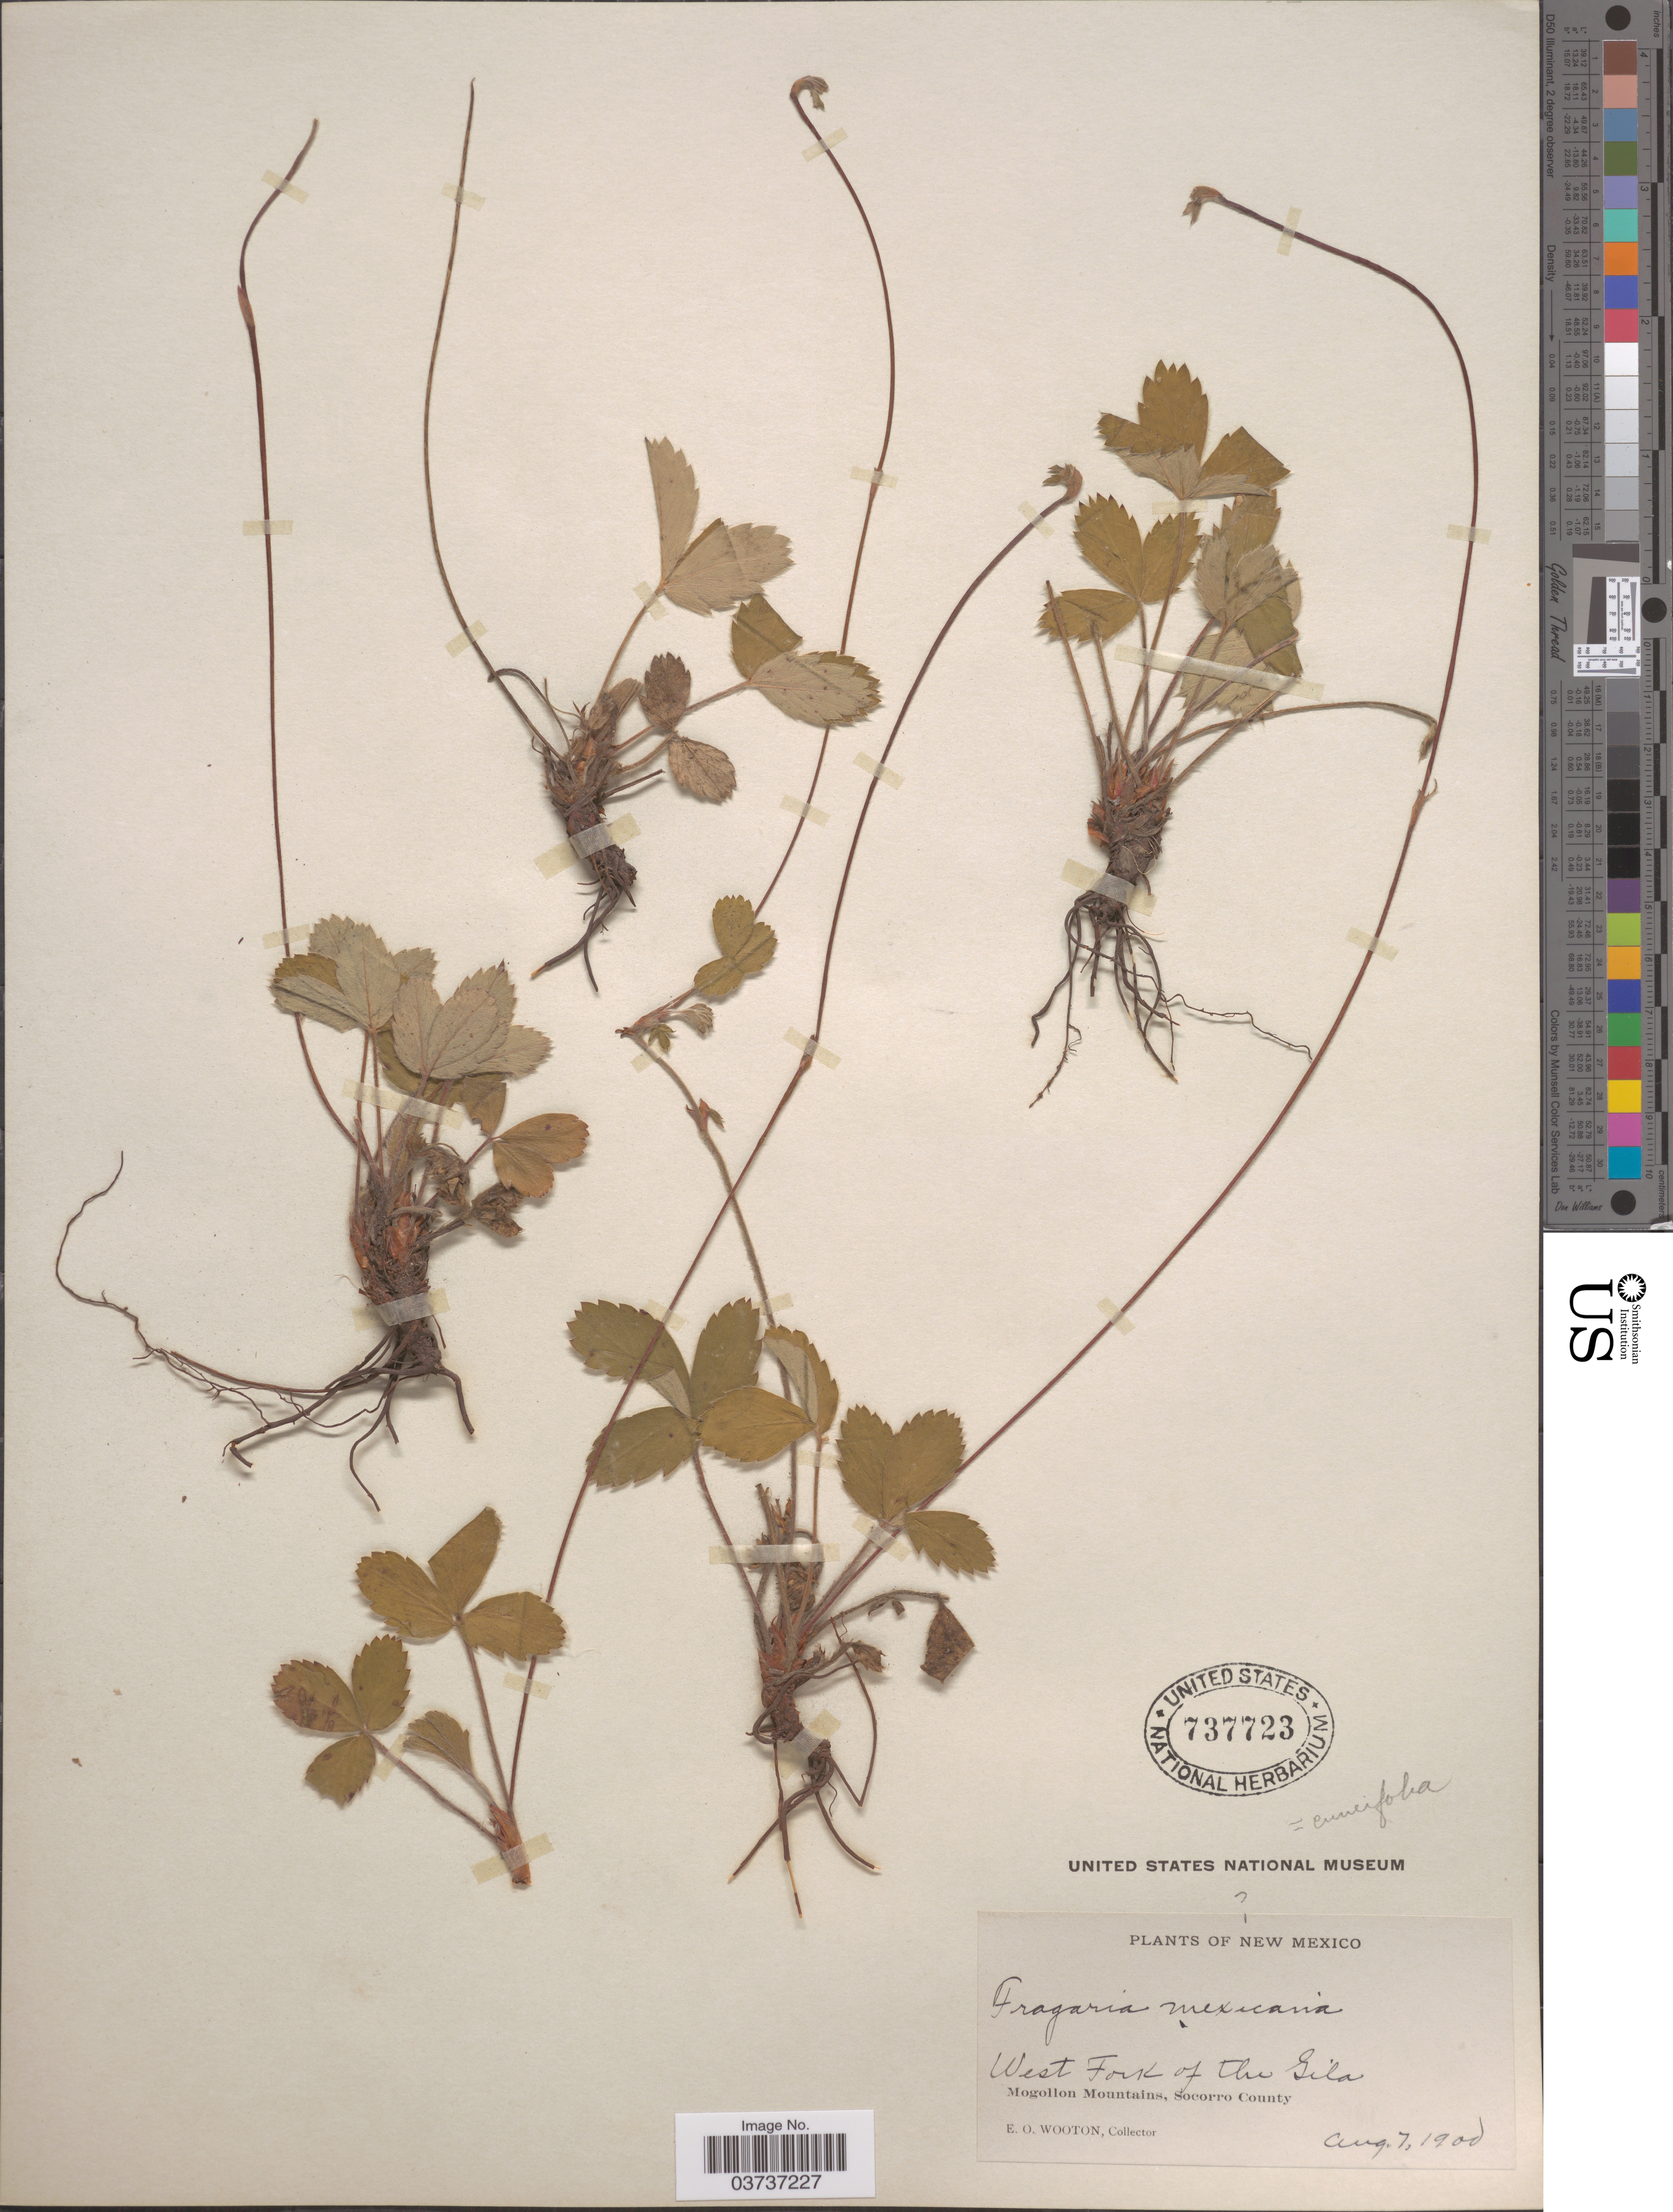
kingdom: Plantae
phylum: Tracheophyta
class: Magnoliopsida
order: Rosales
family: Rosaceae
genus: Fragaria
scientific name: Fragaria cuneifolia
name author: Nutt. ex Howell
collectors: E. O. Wooton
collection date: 1900-08-07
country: United States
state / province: New Mexico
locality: West Fork of the Gila. Mogollon Mountains, Socorro County.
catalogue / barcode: US 737723